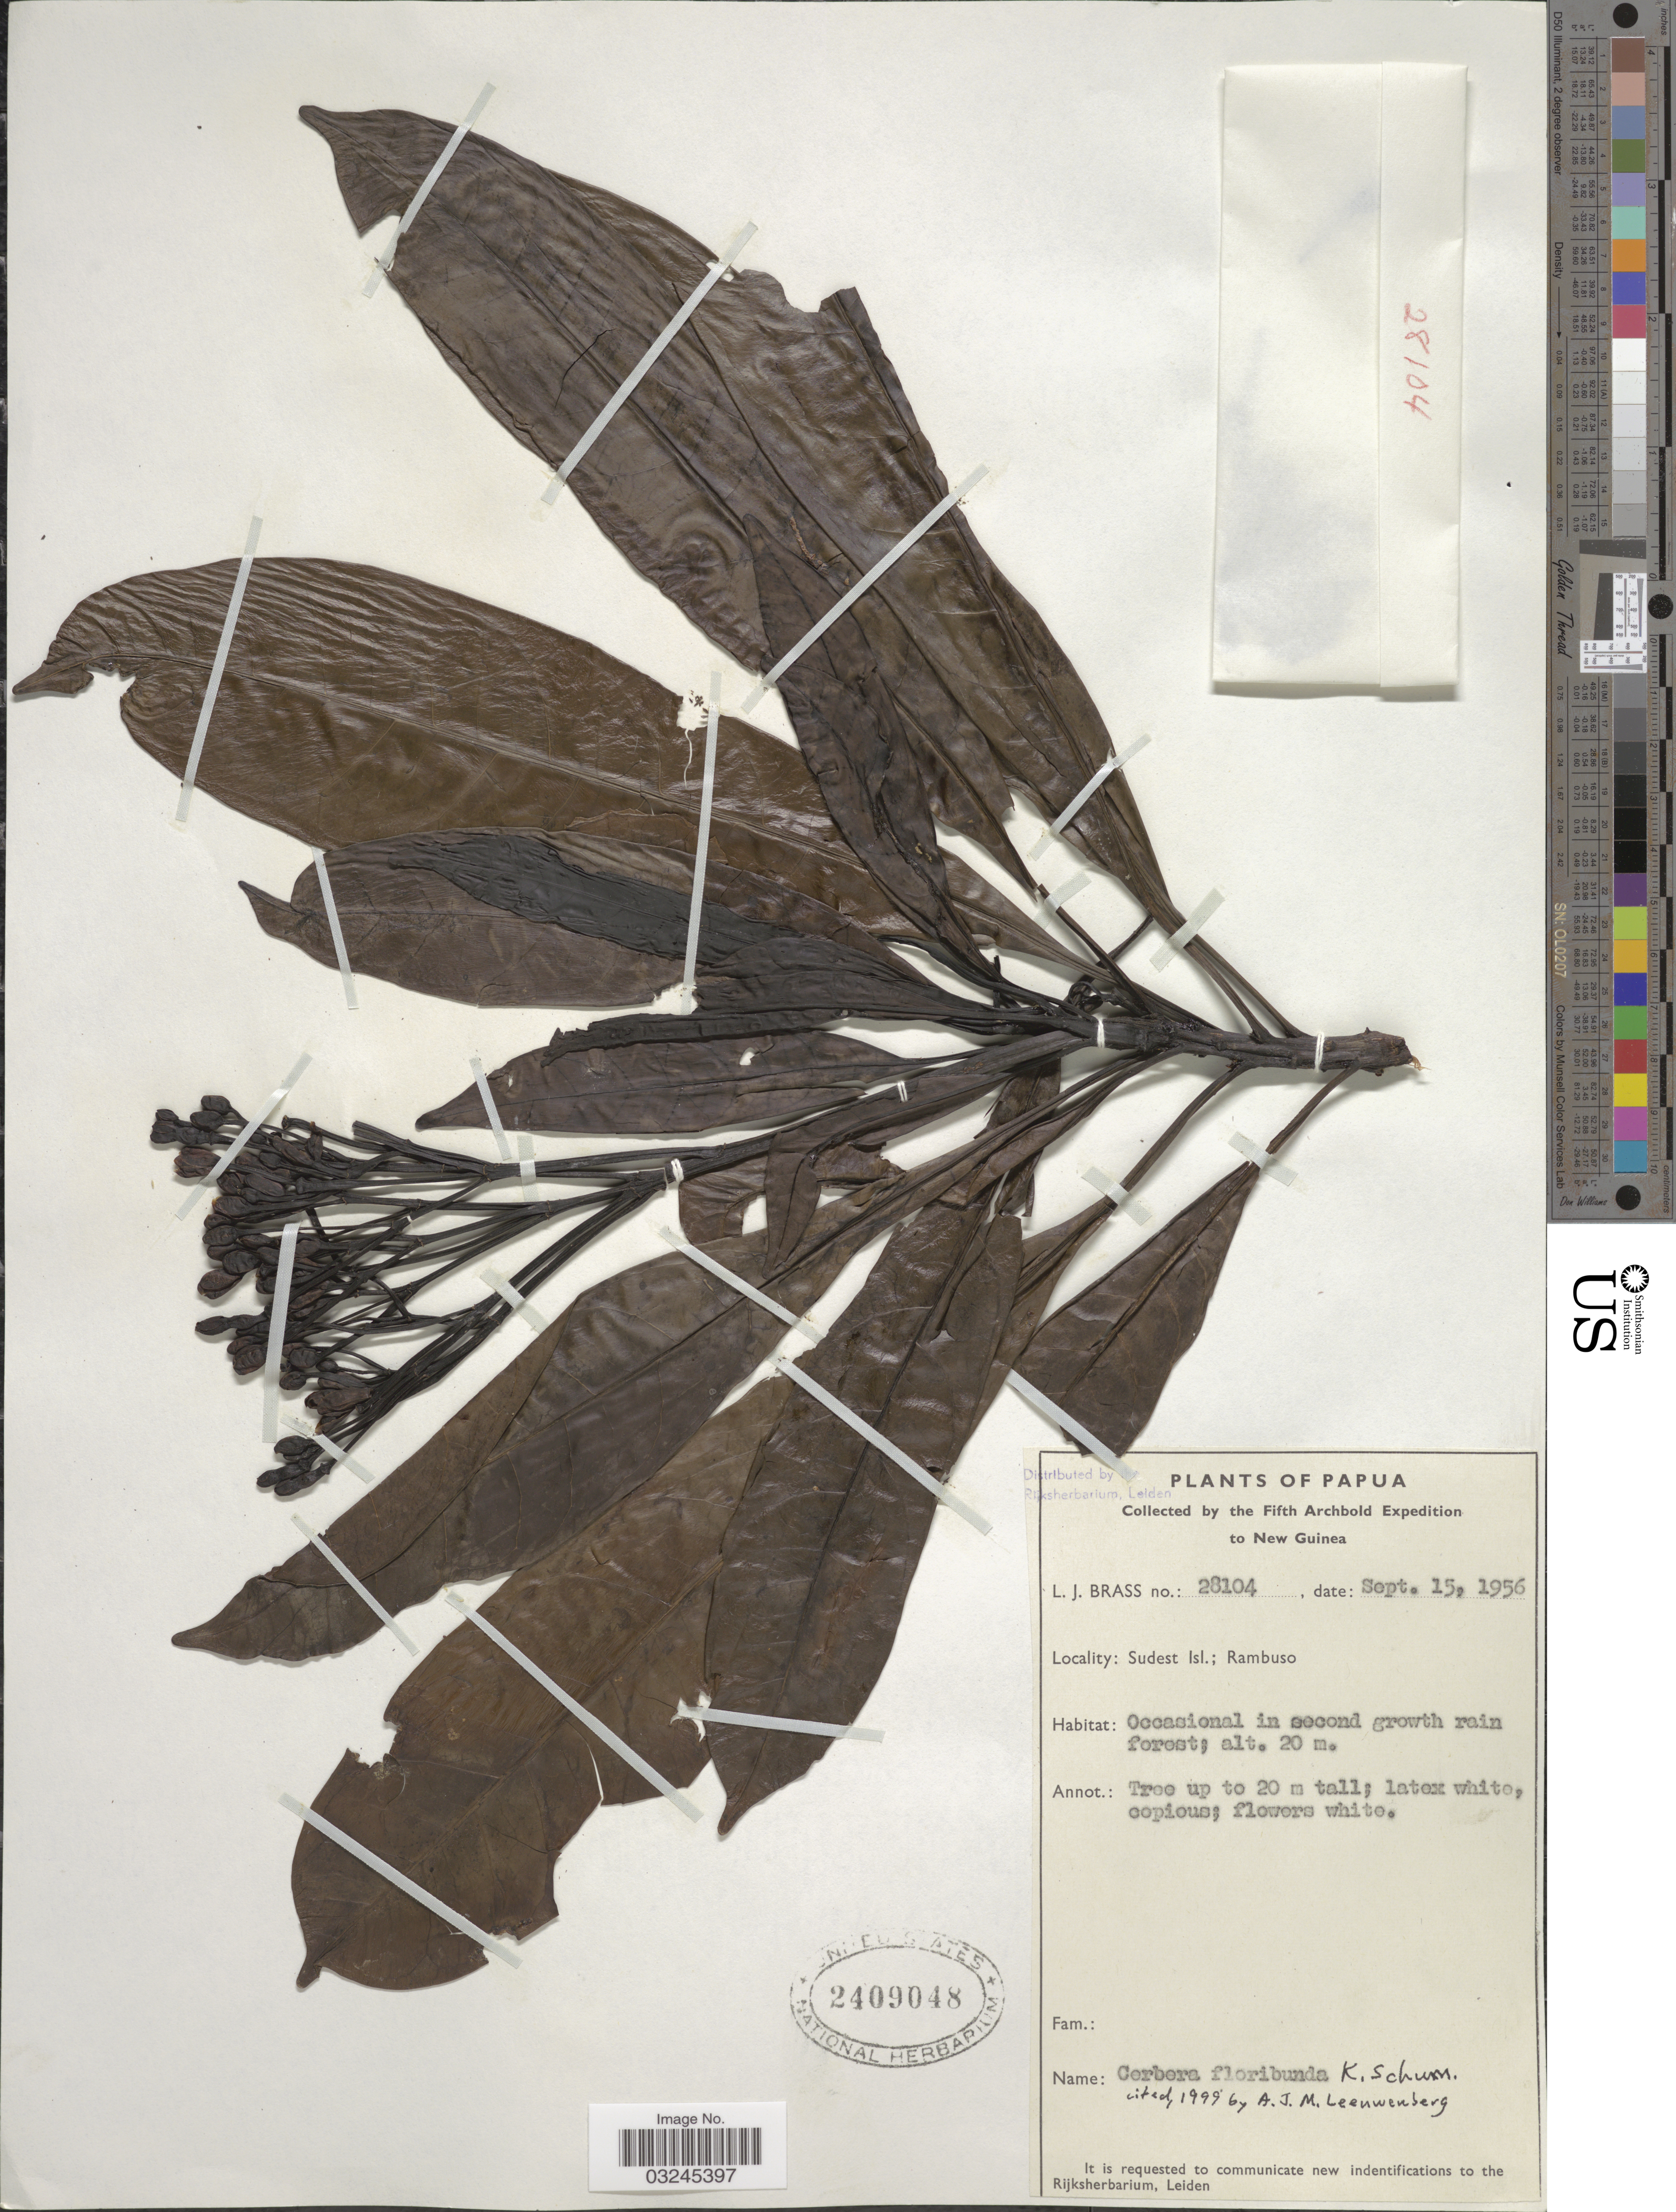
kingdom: Plantae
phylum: Tracheophyta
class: Magnoliopsida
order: Gentianales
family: Apocynaceae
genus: Cerbera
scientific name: Cerbera floribunda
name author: K. Schum.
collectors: L. J. Brass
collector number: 28104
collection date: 1956-09-15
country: Papua New Guinea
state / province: Milne Bay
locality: Papua. New Guinea. Sudest Isl.; Rambuso.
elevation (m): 20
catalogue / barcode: US 2409048